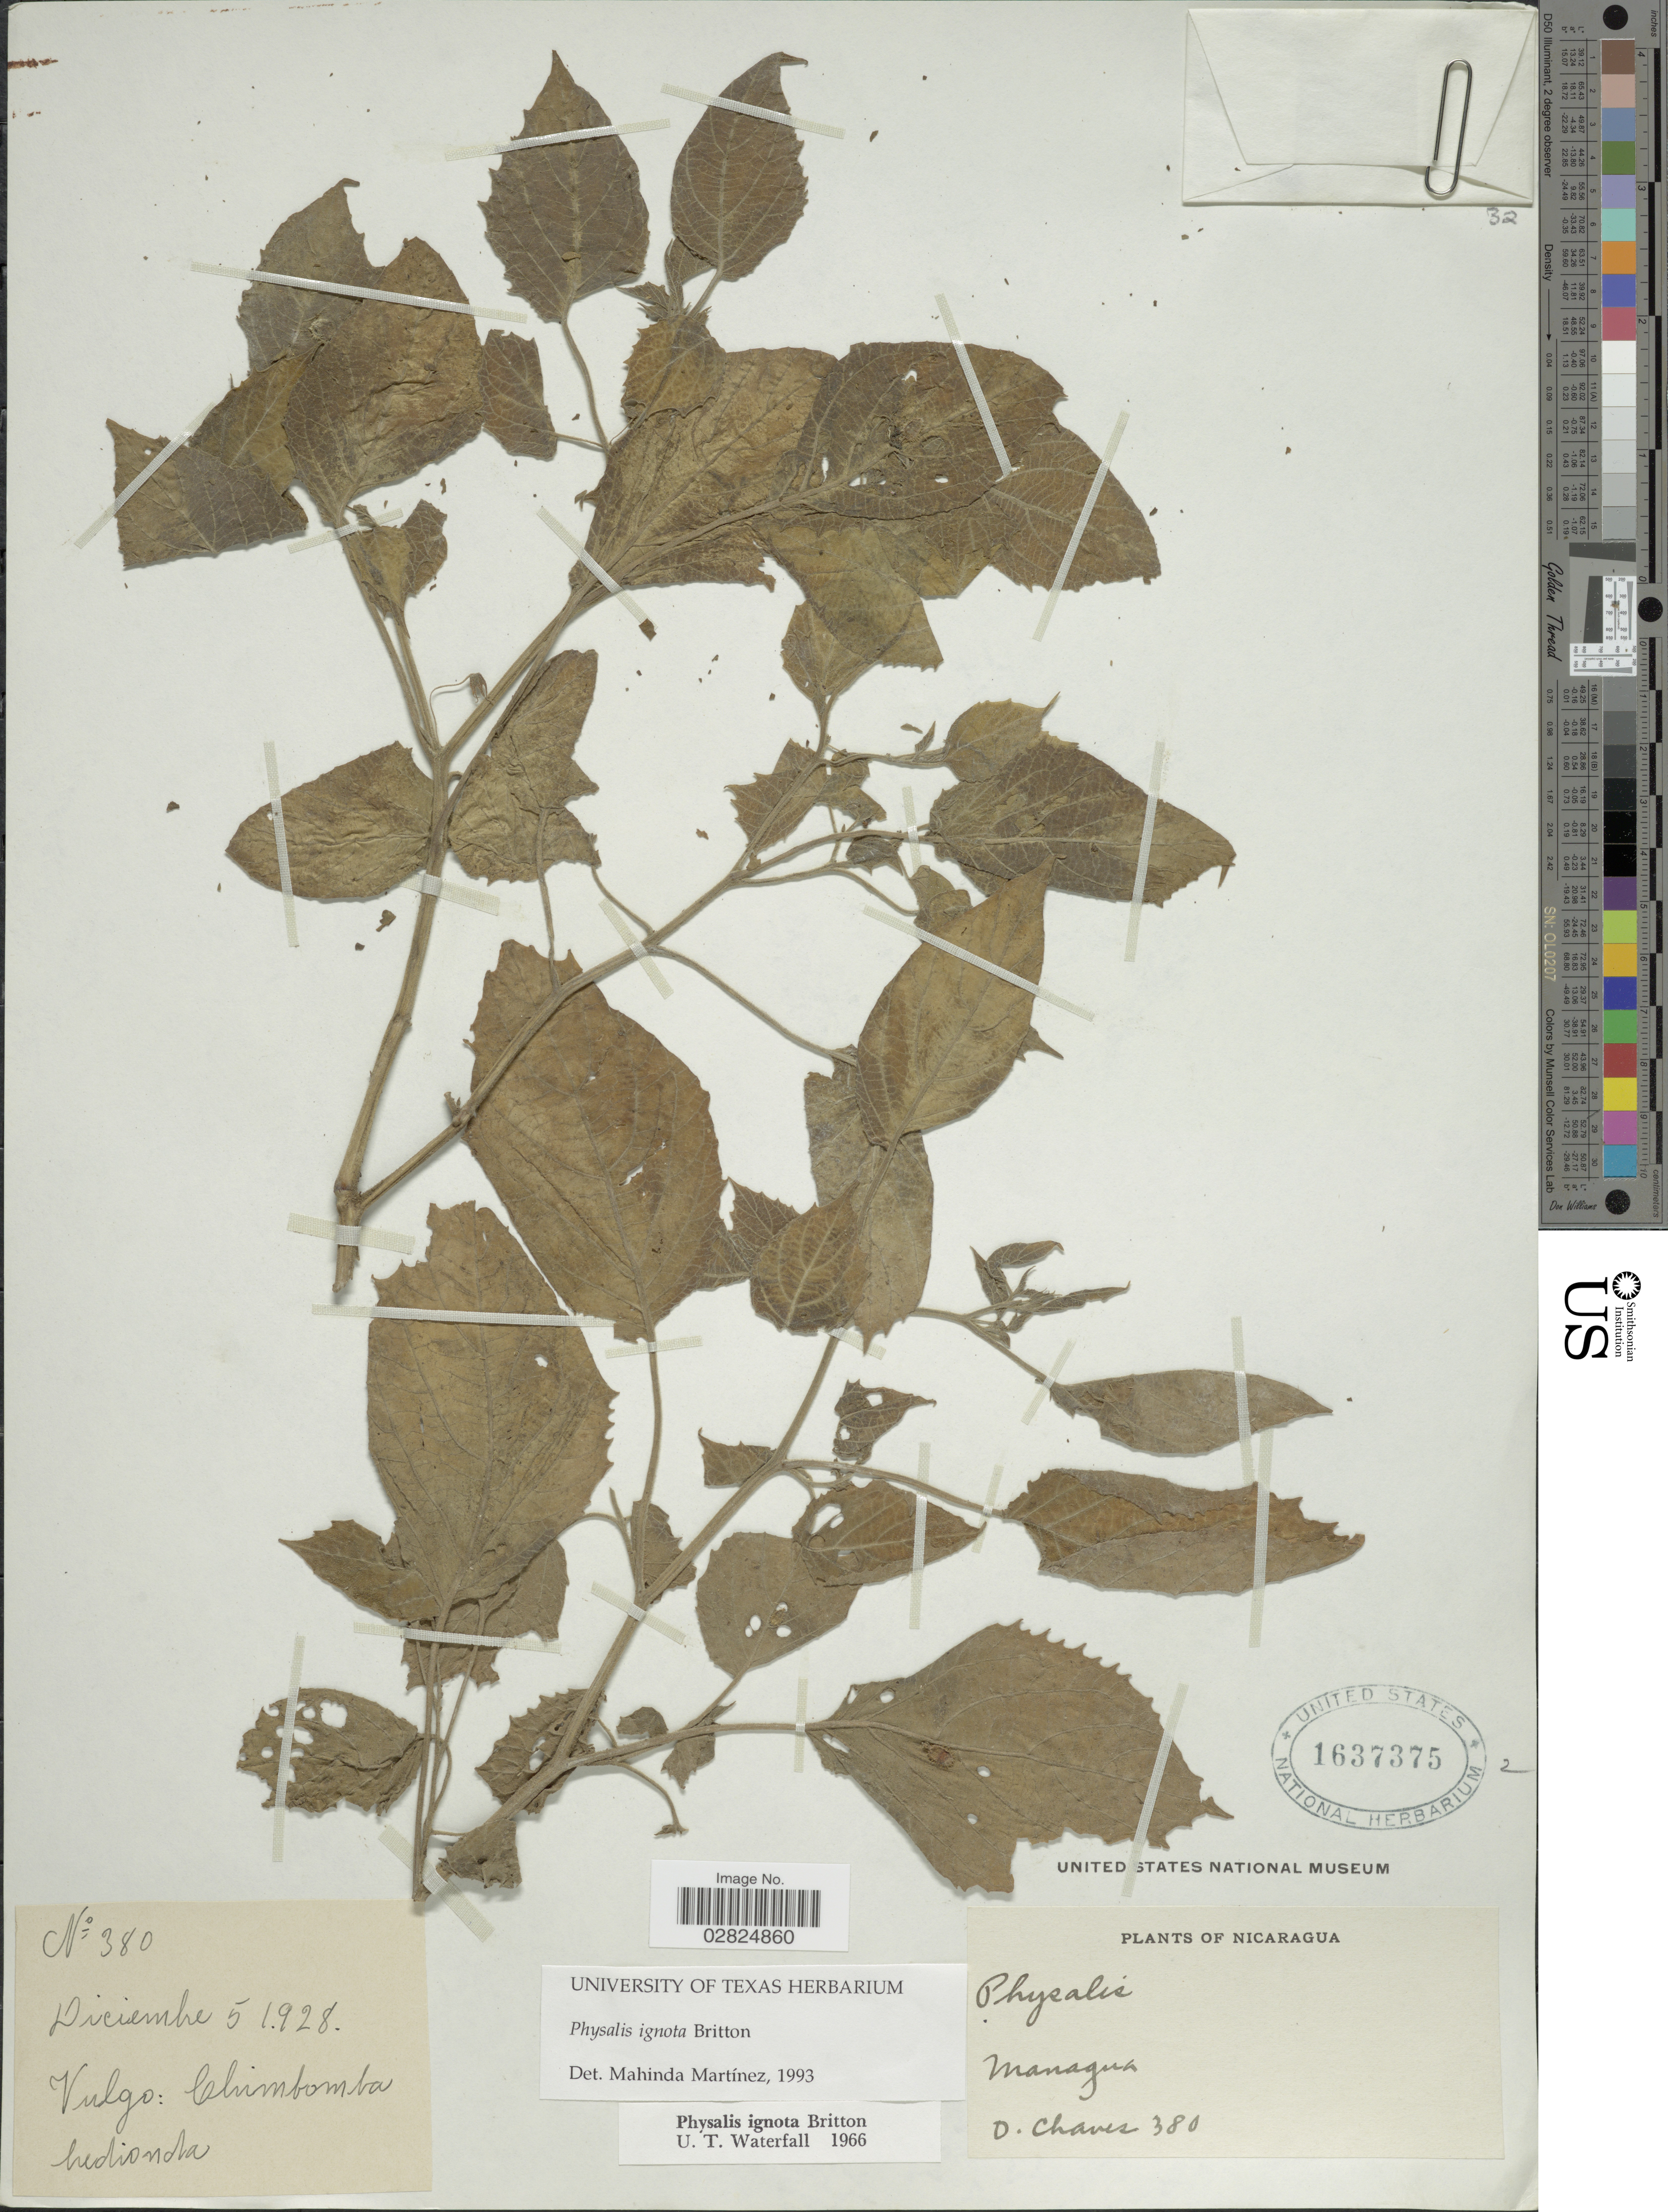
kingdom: Plantae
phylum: Tracheophyta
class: Magnoliopsida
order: Solanales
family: Solanaceae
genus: Physalis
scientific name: Physalis ignota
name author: Britton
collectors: D. Chaves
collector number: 380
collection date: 1928-12-05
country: Nicaragua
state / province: Managua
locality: Vulgo: Chimbamba [unsure placement]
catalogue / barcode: US 1637375